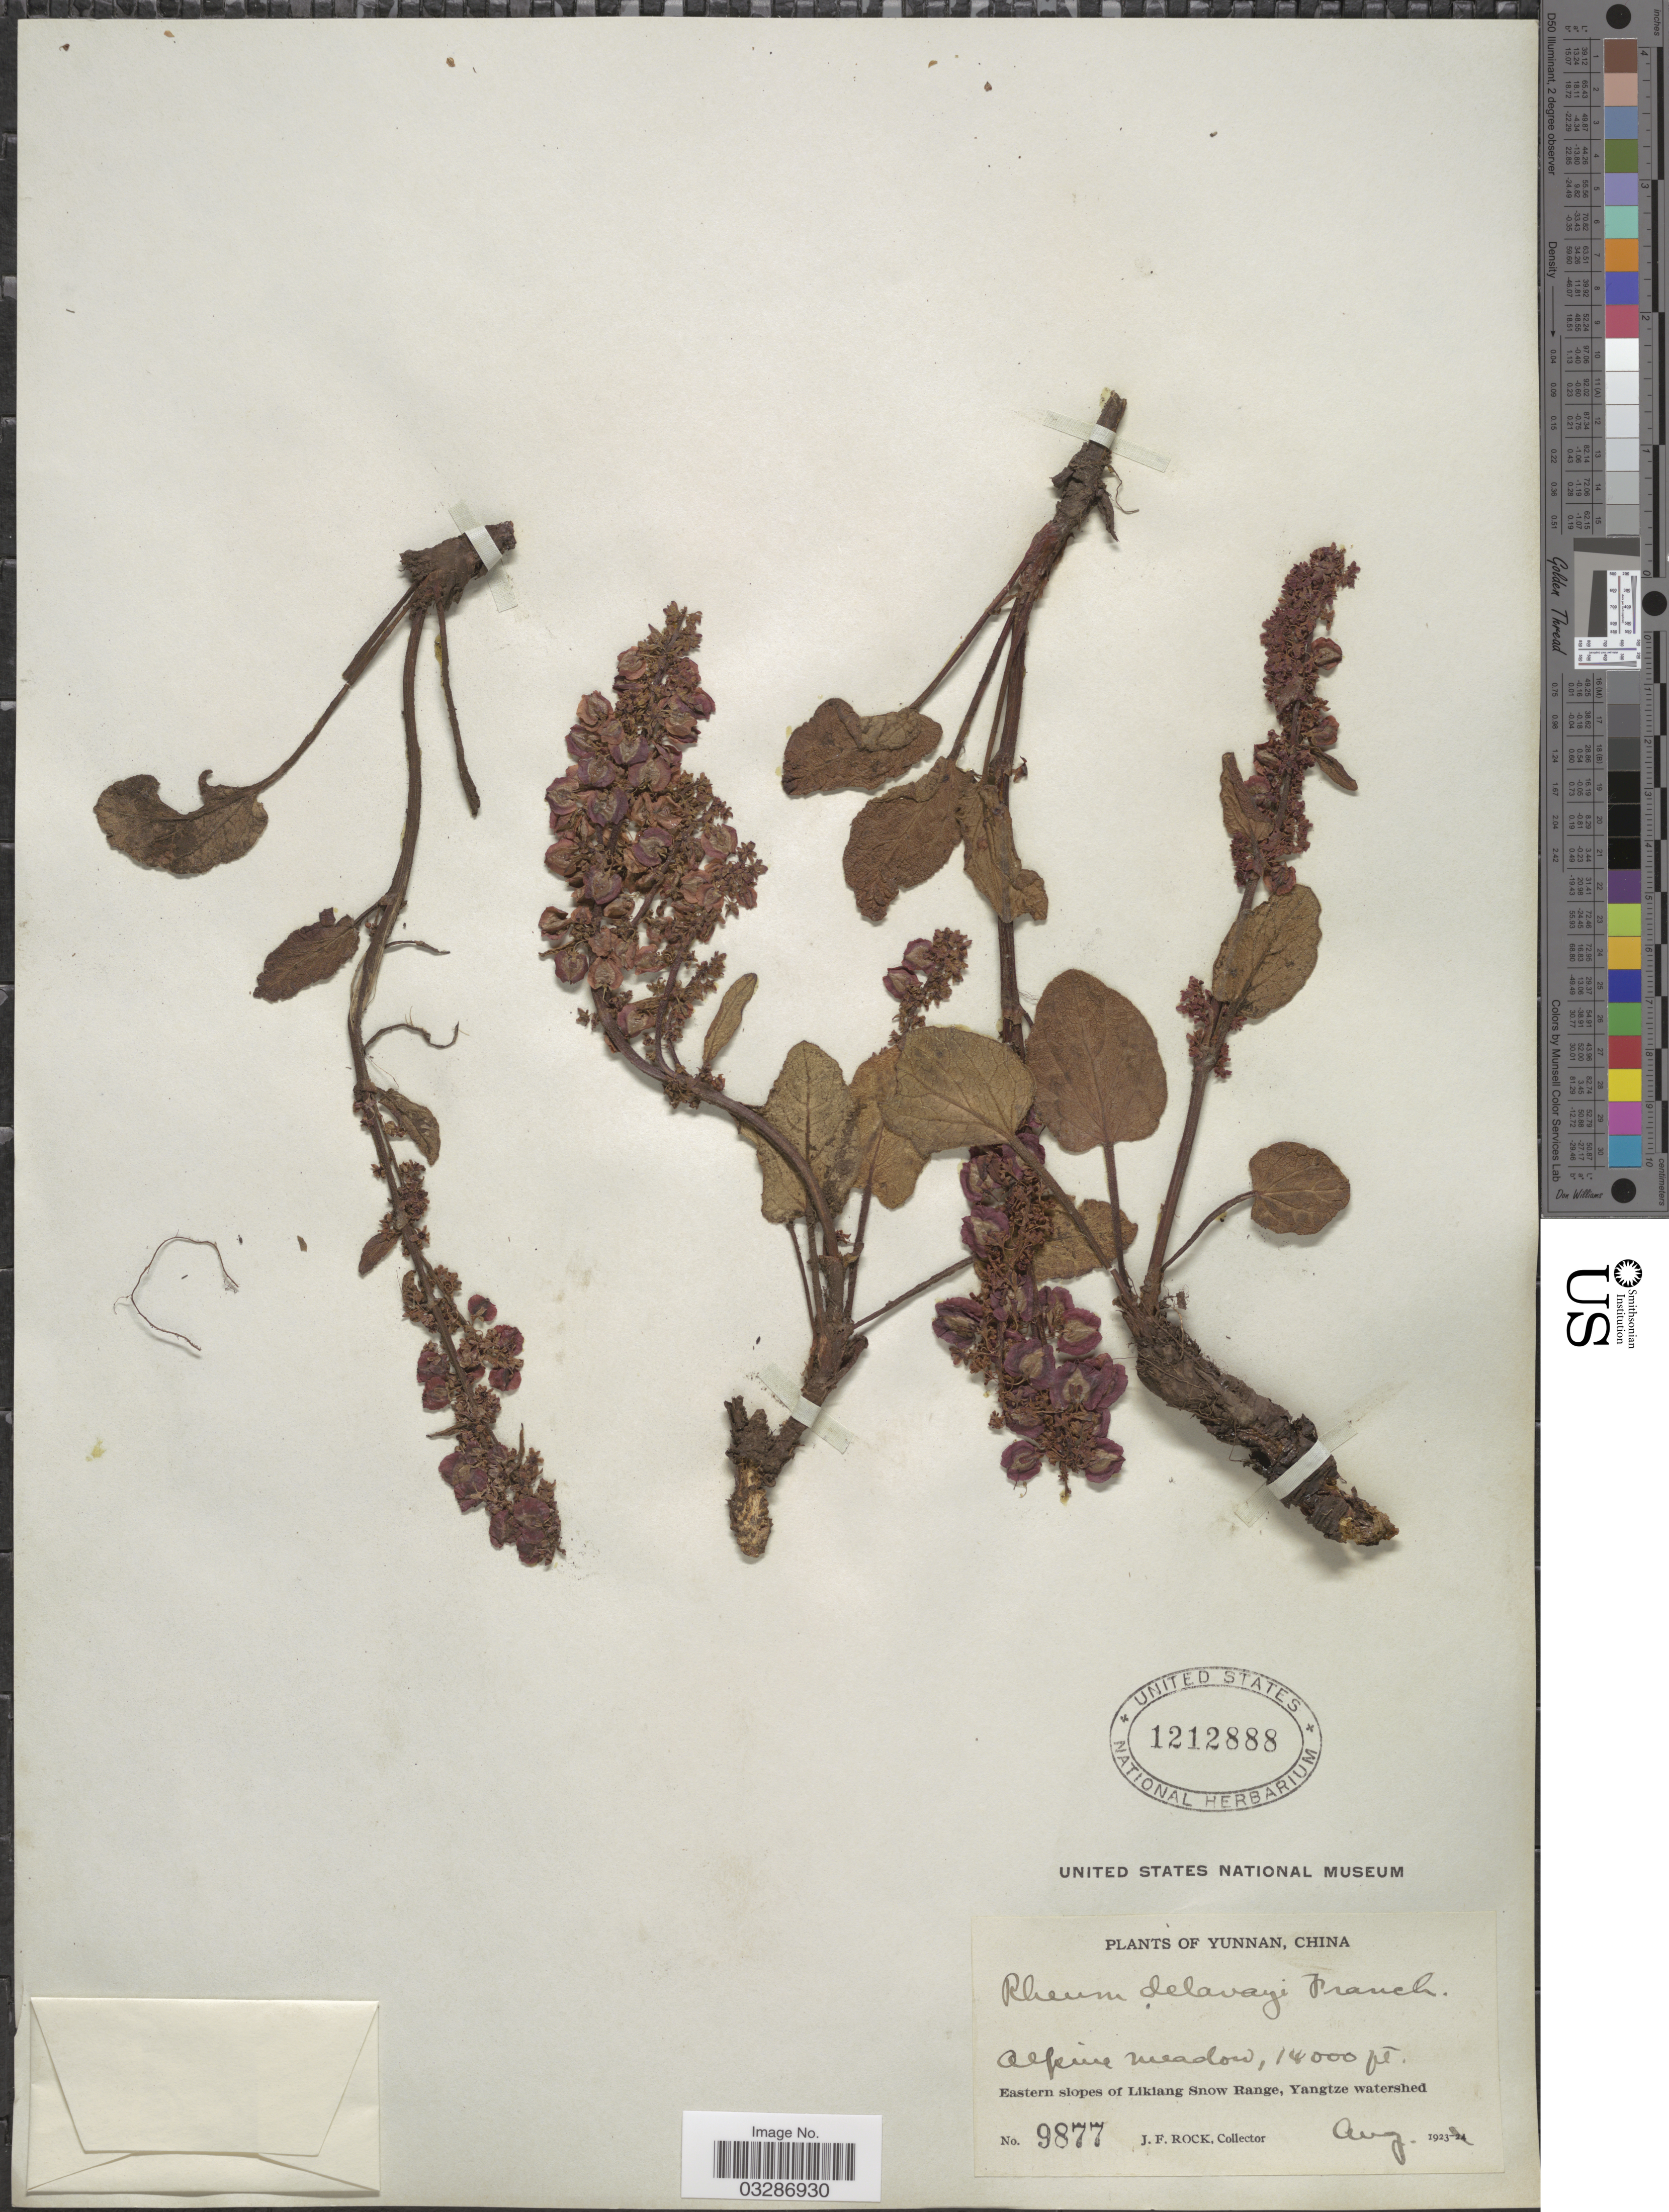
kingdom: Plantae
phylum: Tracheophyta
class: Magnoliopsida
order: Caryophyllales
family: Polygonaceae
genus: Rheum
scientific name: Rheum delavayi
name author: Franch.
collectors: J. Rock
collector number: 9877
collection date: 1923-08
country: China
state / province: Yunnan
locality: Eastern slopes of Likiang Snow Range, Yangtze watershed.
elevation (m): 4267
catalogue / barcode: US 1212888